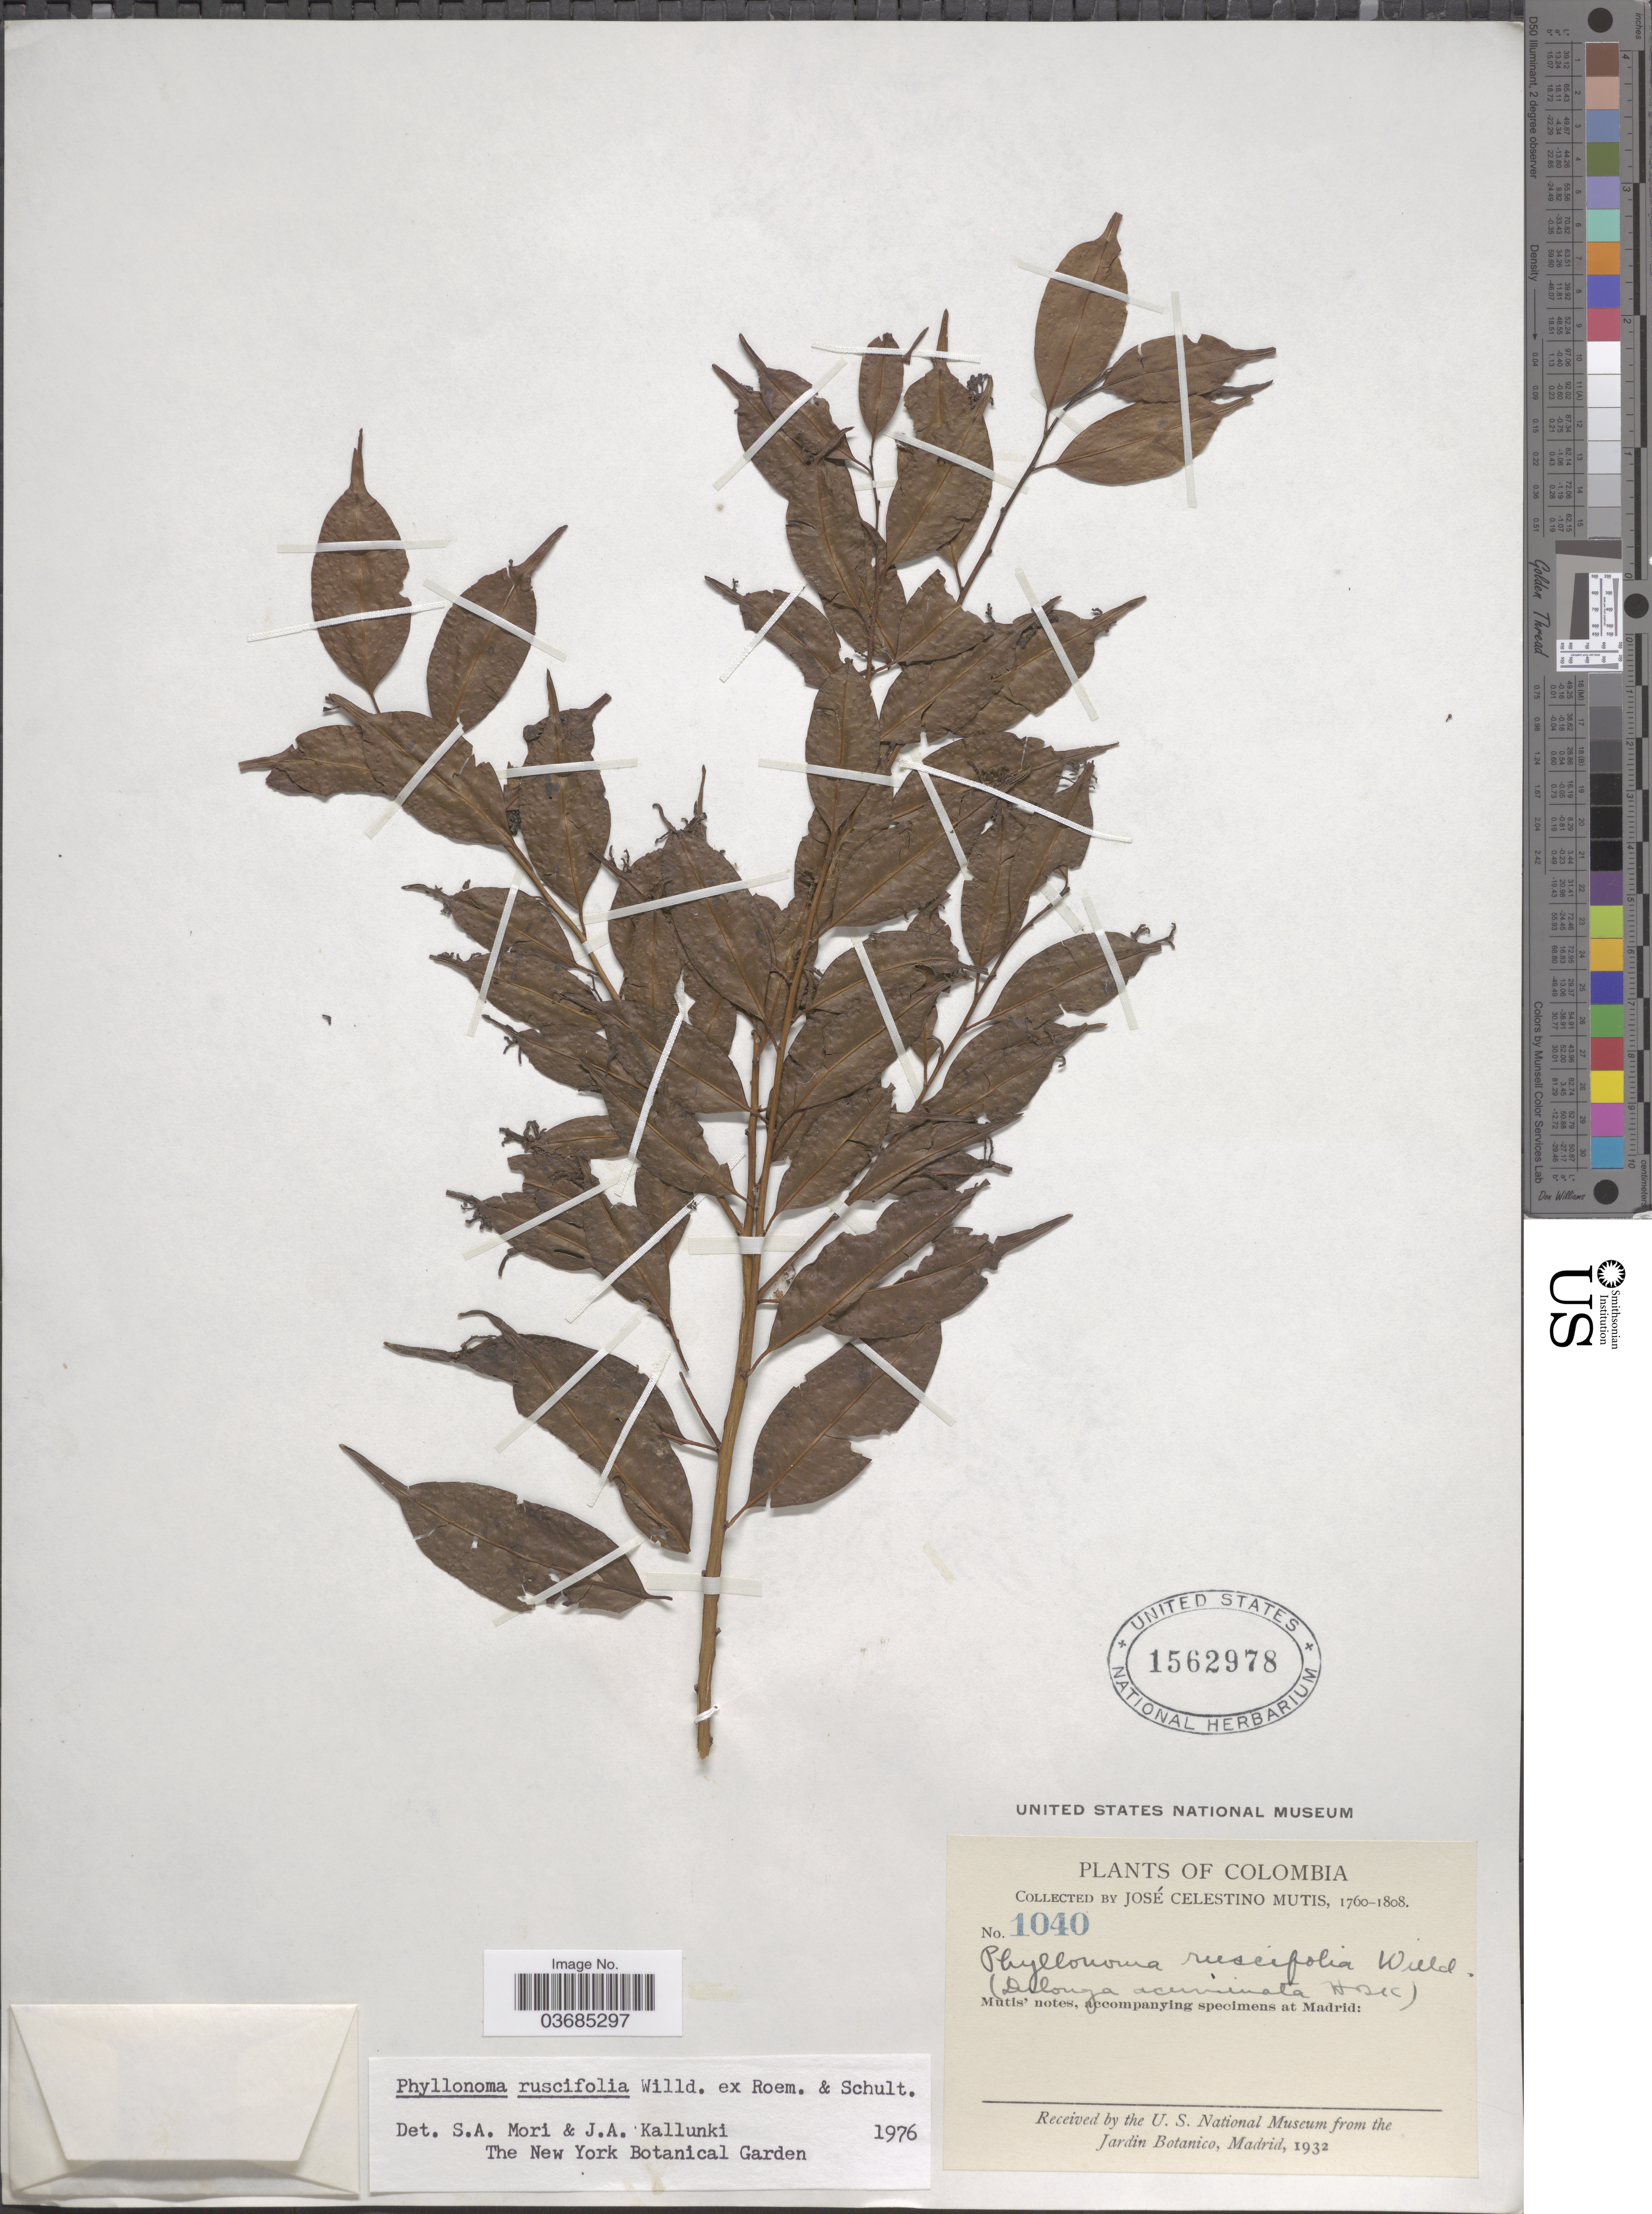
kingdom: Plantae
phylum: Tracheophyta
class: Magnoliopsida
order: Aquifoliales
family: Phyllonomaceae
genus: Phyllonoma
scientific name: Phyllonoma ruscifolia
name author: Willd. ex Schult.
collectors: J. C. B. Mutis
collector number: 1040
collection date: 1760/1808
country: Colombia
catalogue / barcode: US 1562978